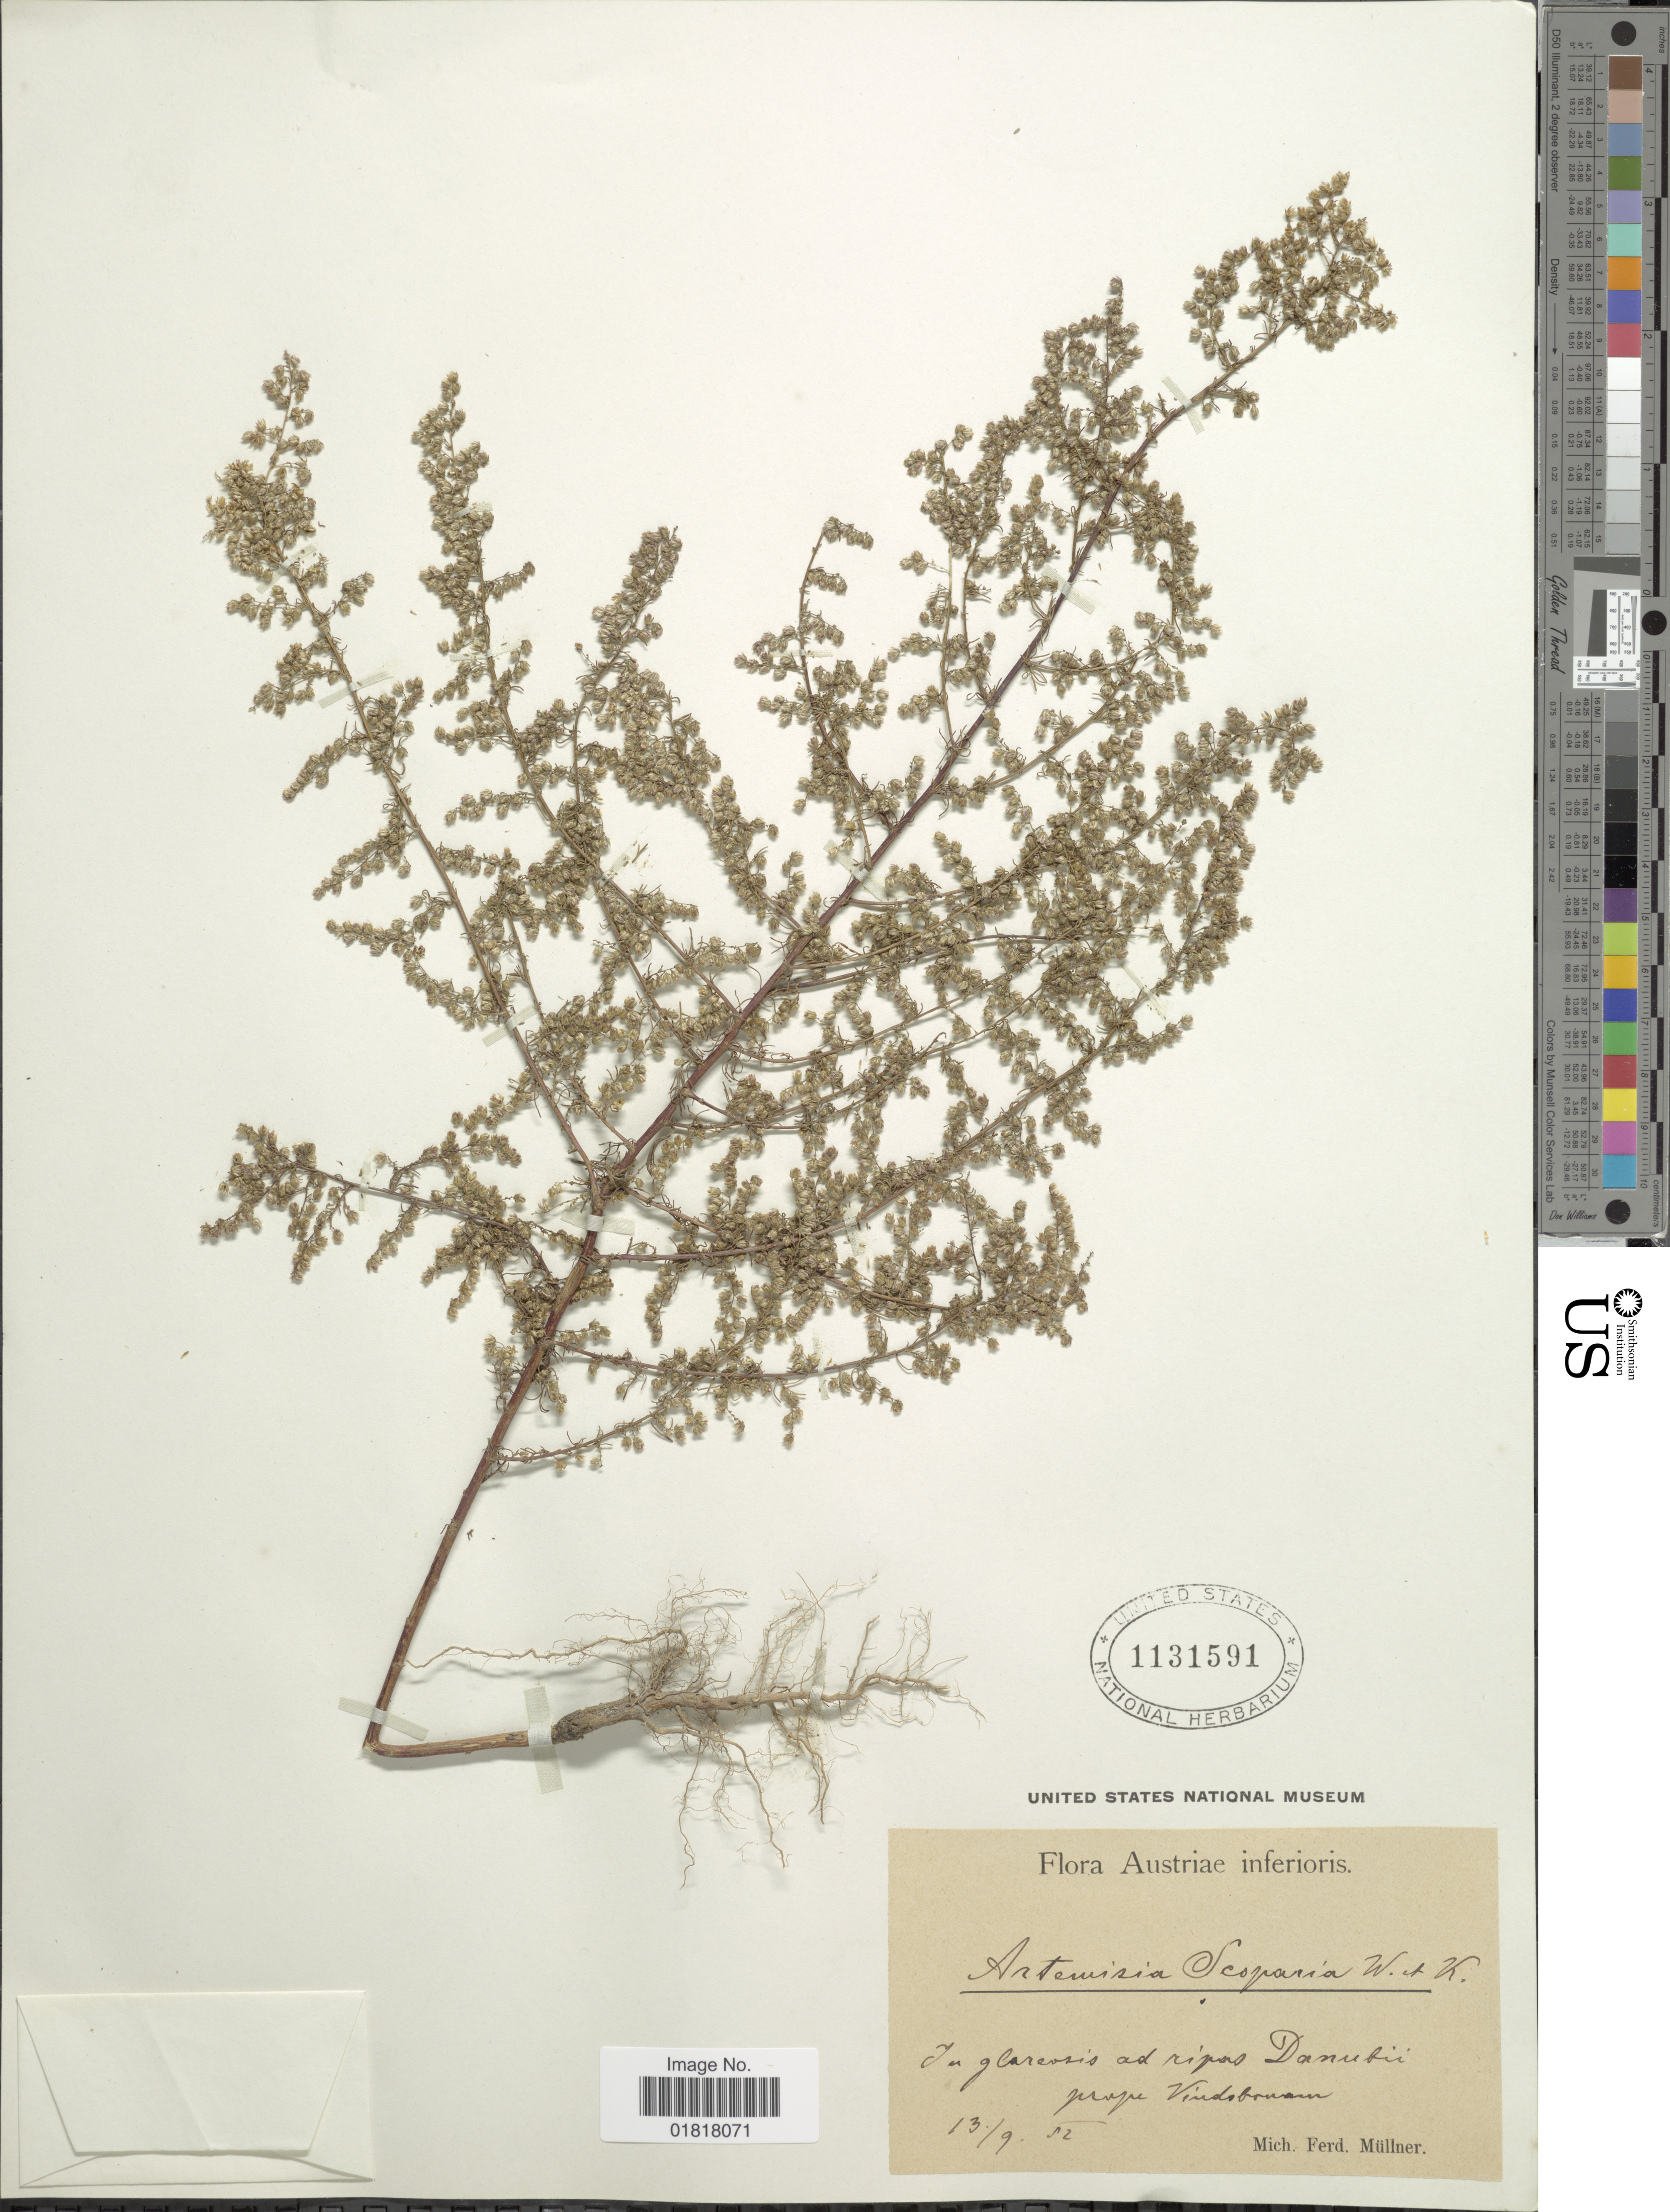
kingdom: Plantae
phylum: Tracheophyta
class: Magnoliopsida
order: Asterales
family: Asteraceae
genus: Artemisia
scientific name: Artemisia scoparia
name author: Waldst. & Kit.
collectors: M. Müllner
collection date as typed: Transcribed d/m/y: 13/9/52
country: Austria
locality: Austria inferioris, in glarevsis ad ripos Fanubii prope Vindbrunan [interpreted]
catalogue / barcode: US 1131591